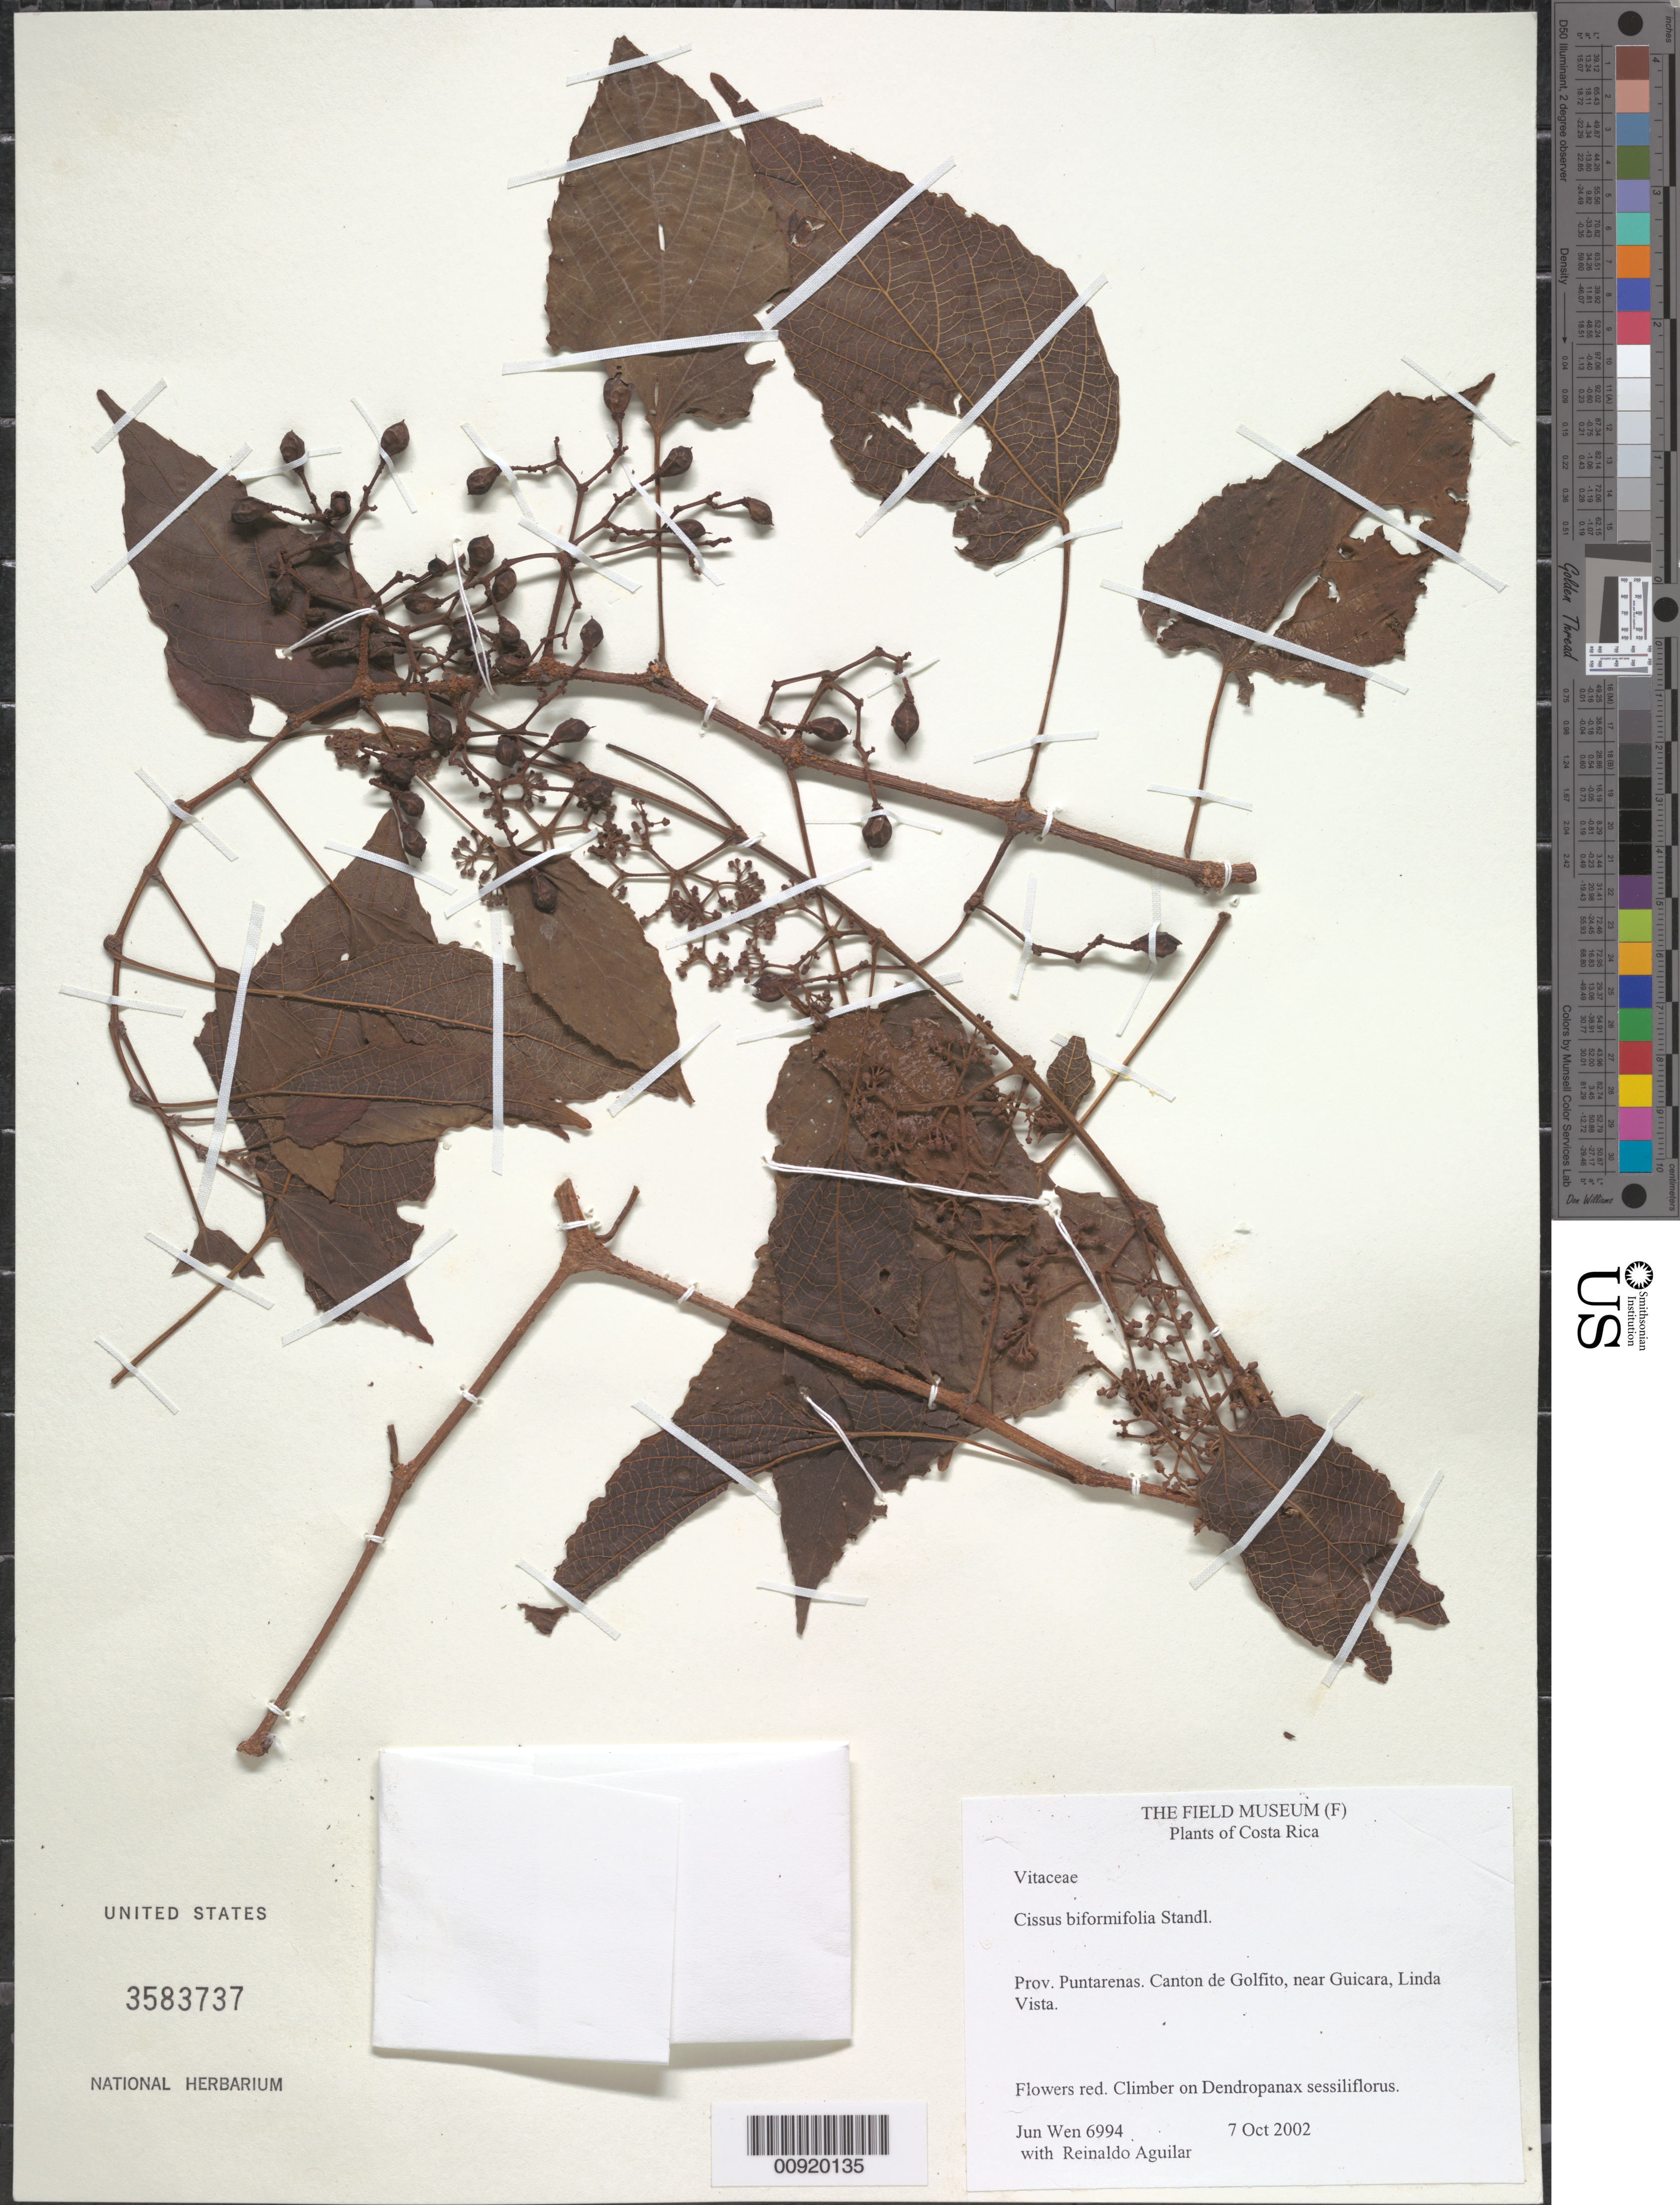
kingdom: Plantae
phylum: Tracheophyta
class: Magnoliopsida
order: Vitales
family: Vitaceae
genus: Cissus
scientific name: Cissus biformifolia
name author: Standl.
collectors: J. Wen & R. Aguilar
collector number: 6994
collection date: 2002-10-07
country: Costa Rica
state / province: Puntarenas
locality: Canton de Golfito, near Guicara, Linda Vista.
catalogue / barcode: US 3583737